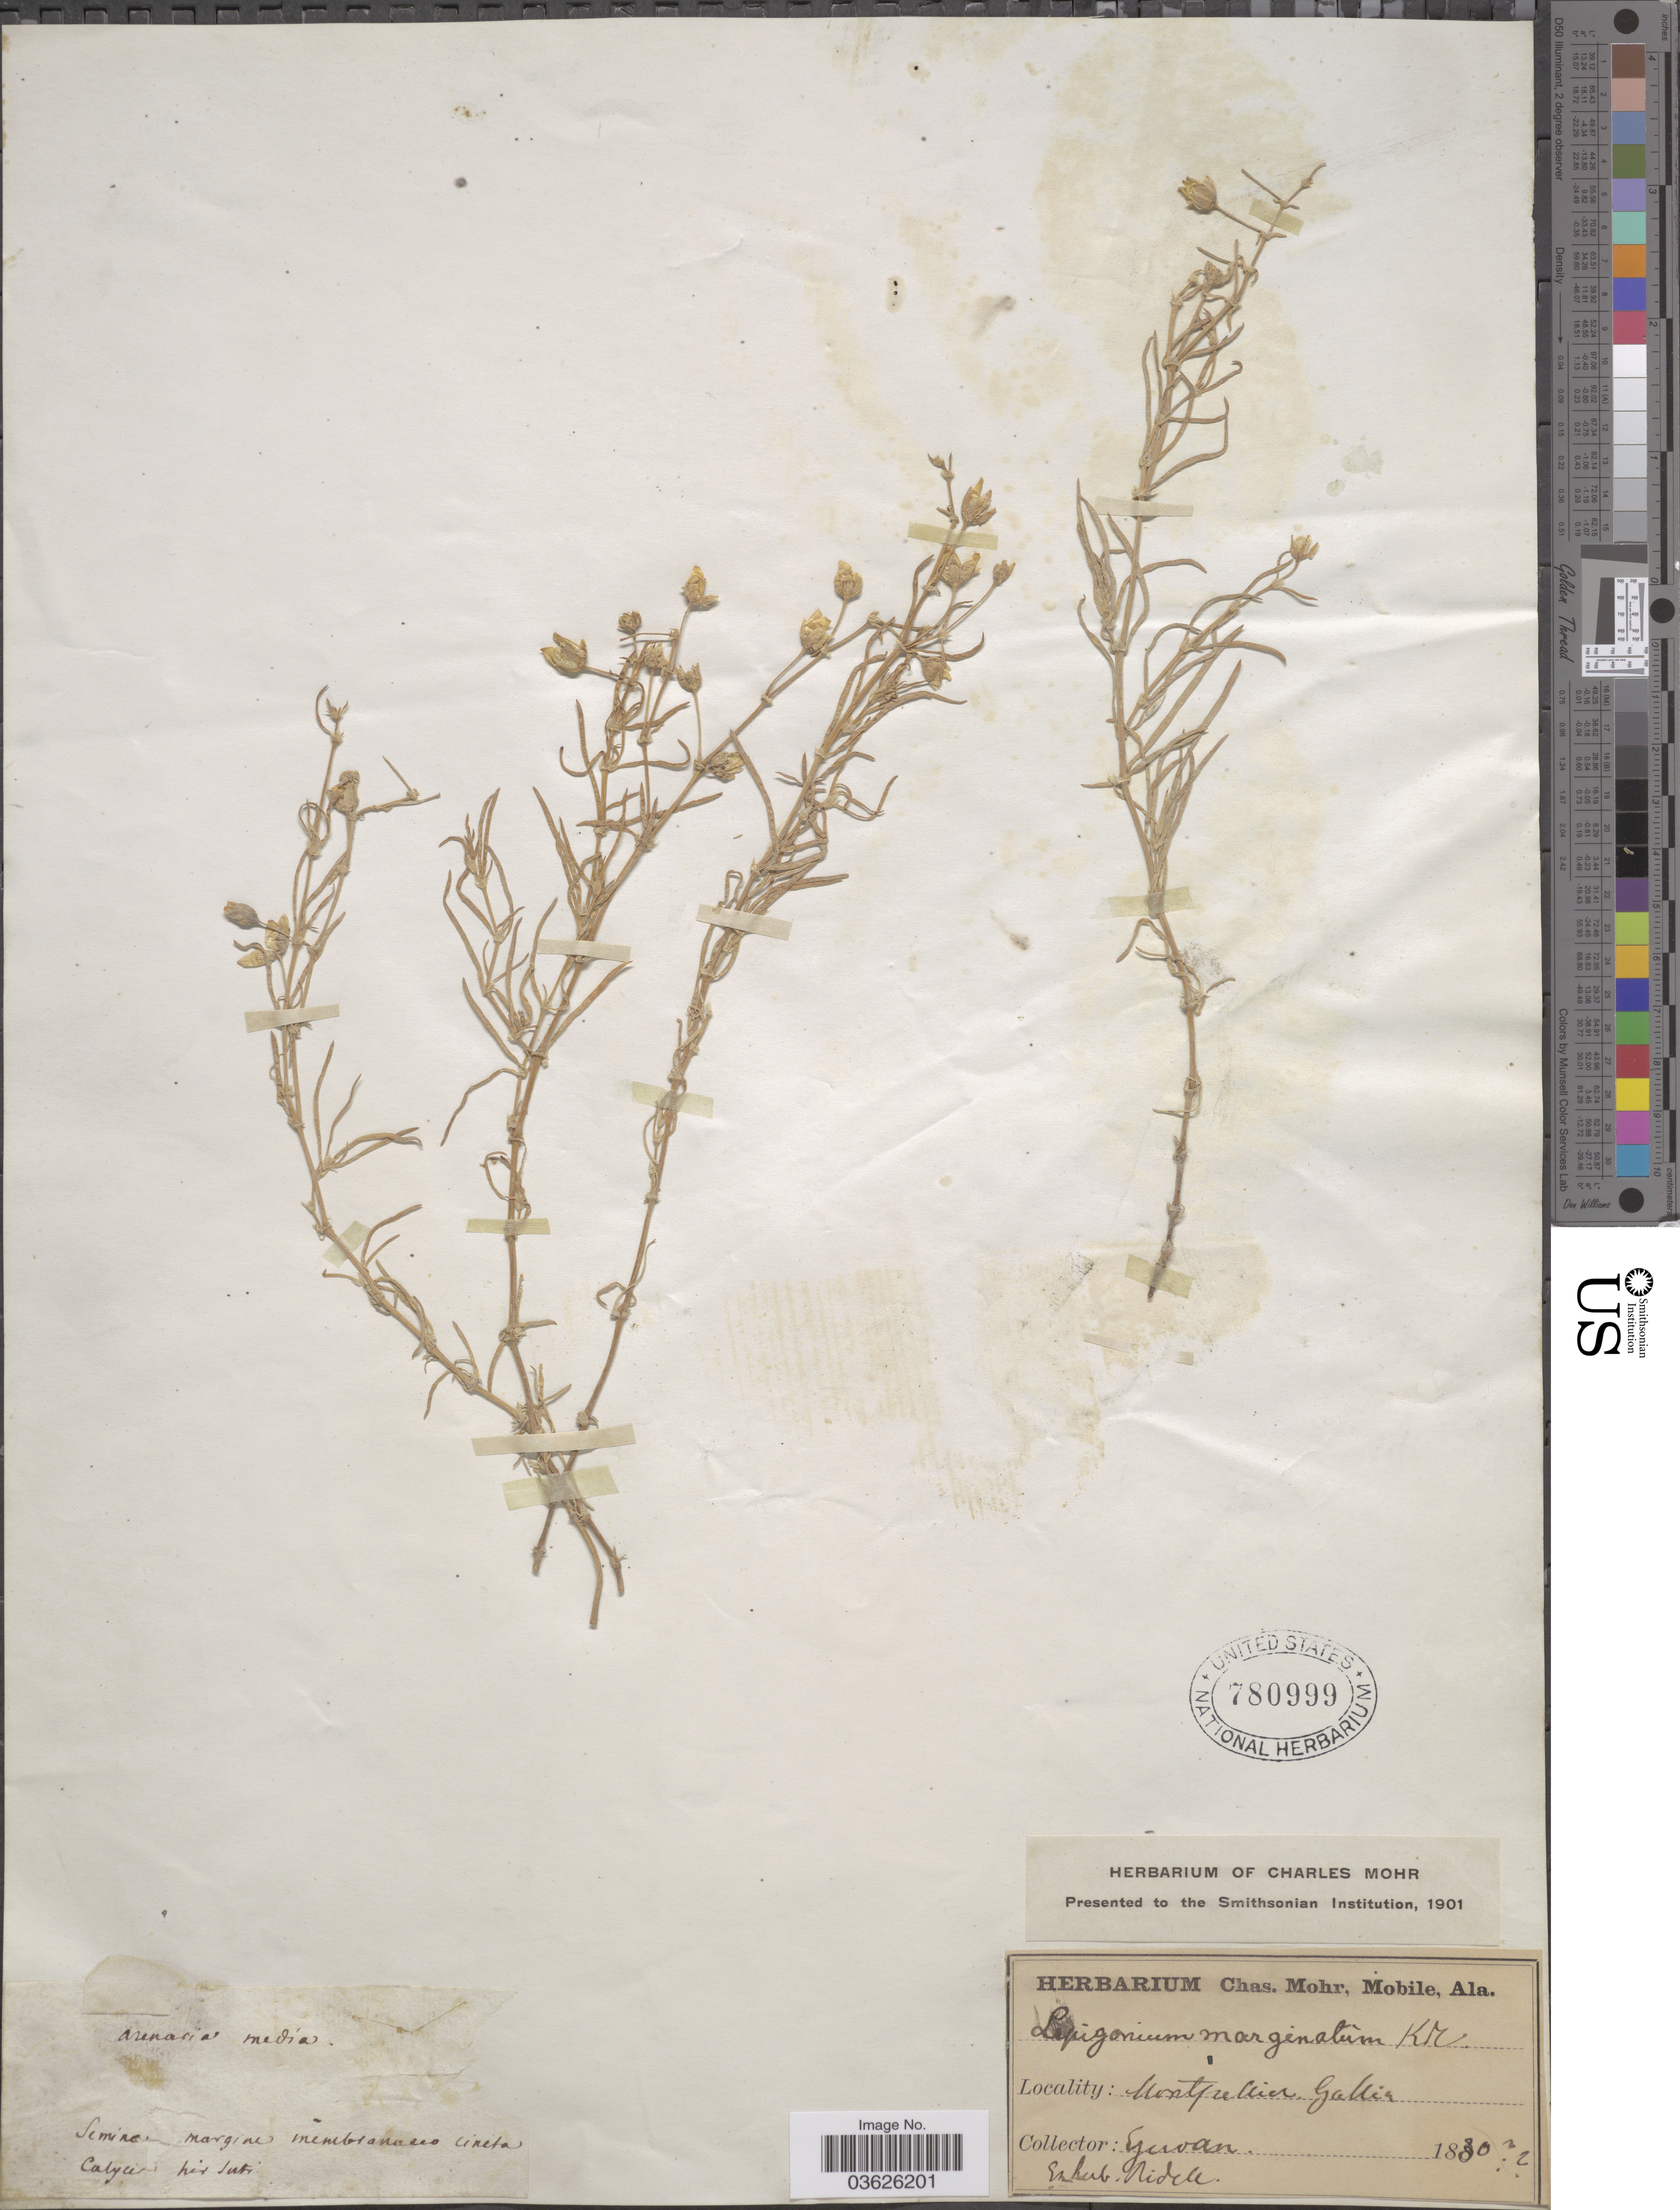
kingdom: Plantae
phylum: Tracheophyta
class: Magnoliopsida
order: Caryophyllales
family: Caryophyllaceae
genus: Tissa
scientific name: Tissa marginata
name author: A. Heller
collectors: Gervan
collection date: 1880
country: France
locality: Seminae margine membianozeo cireta Calycier. [interpreted] Montpellier Gallia.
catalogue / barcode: US 780999